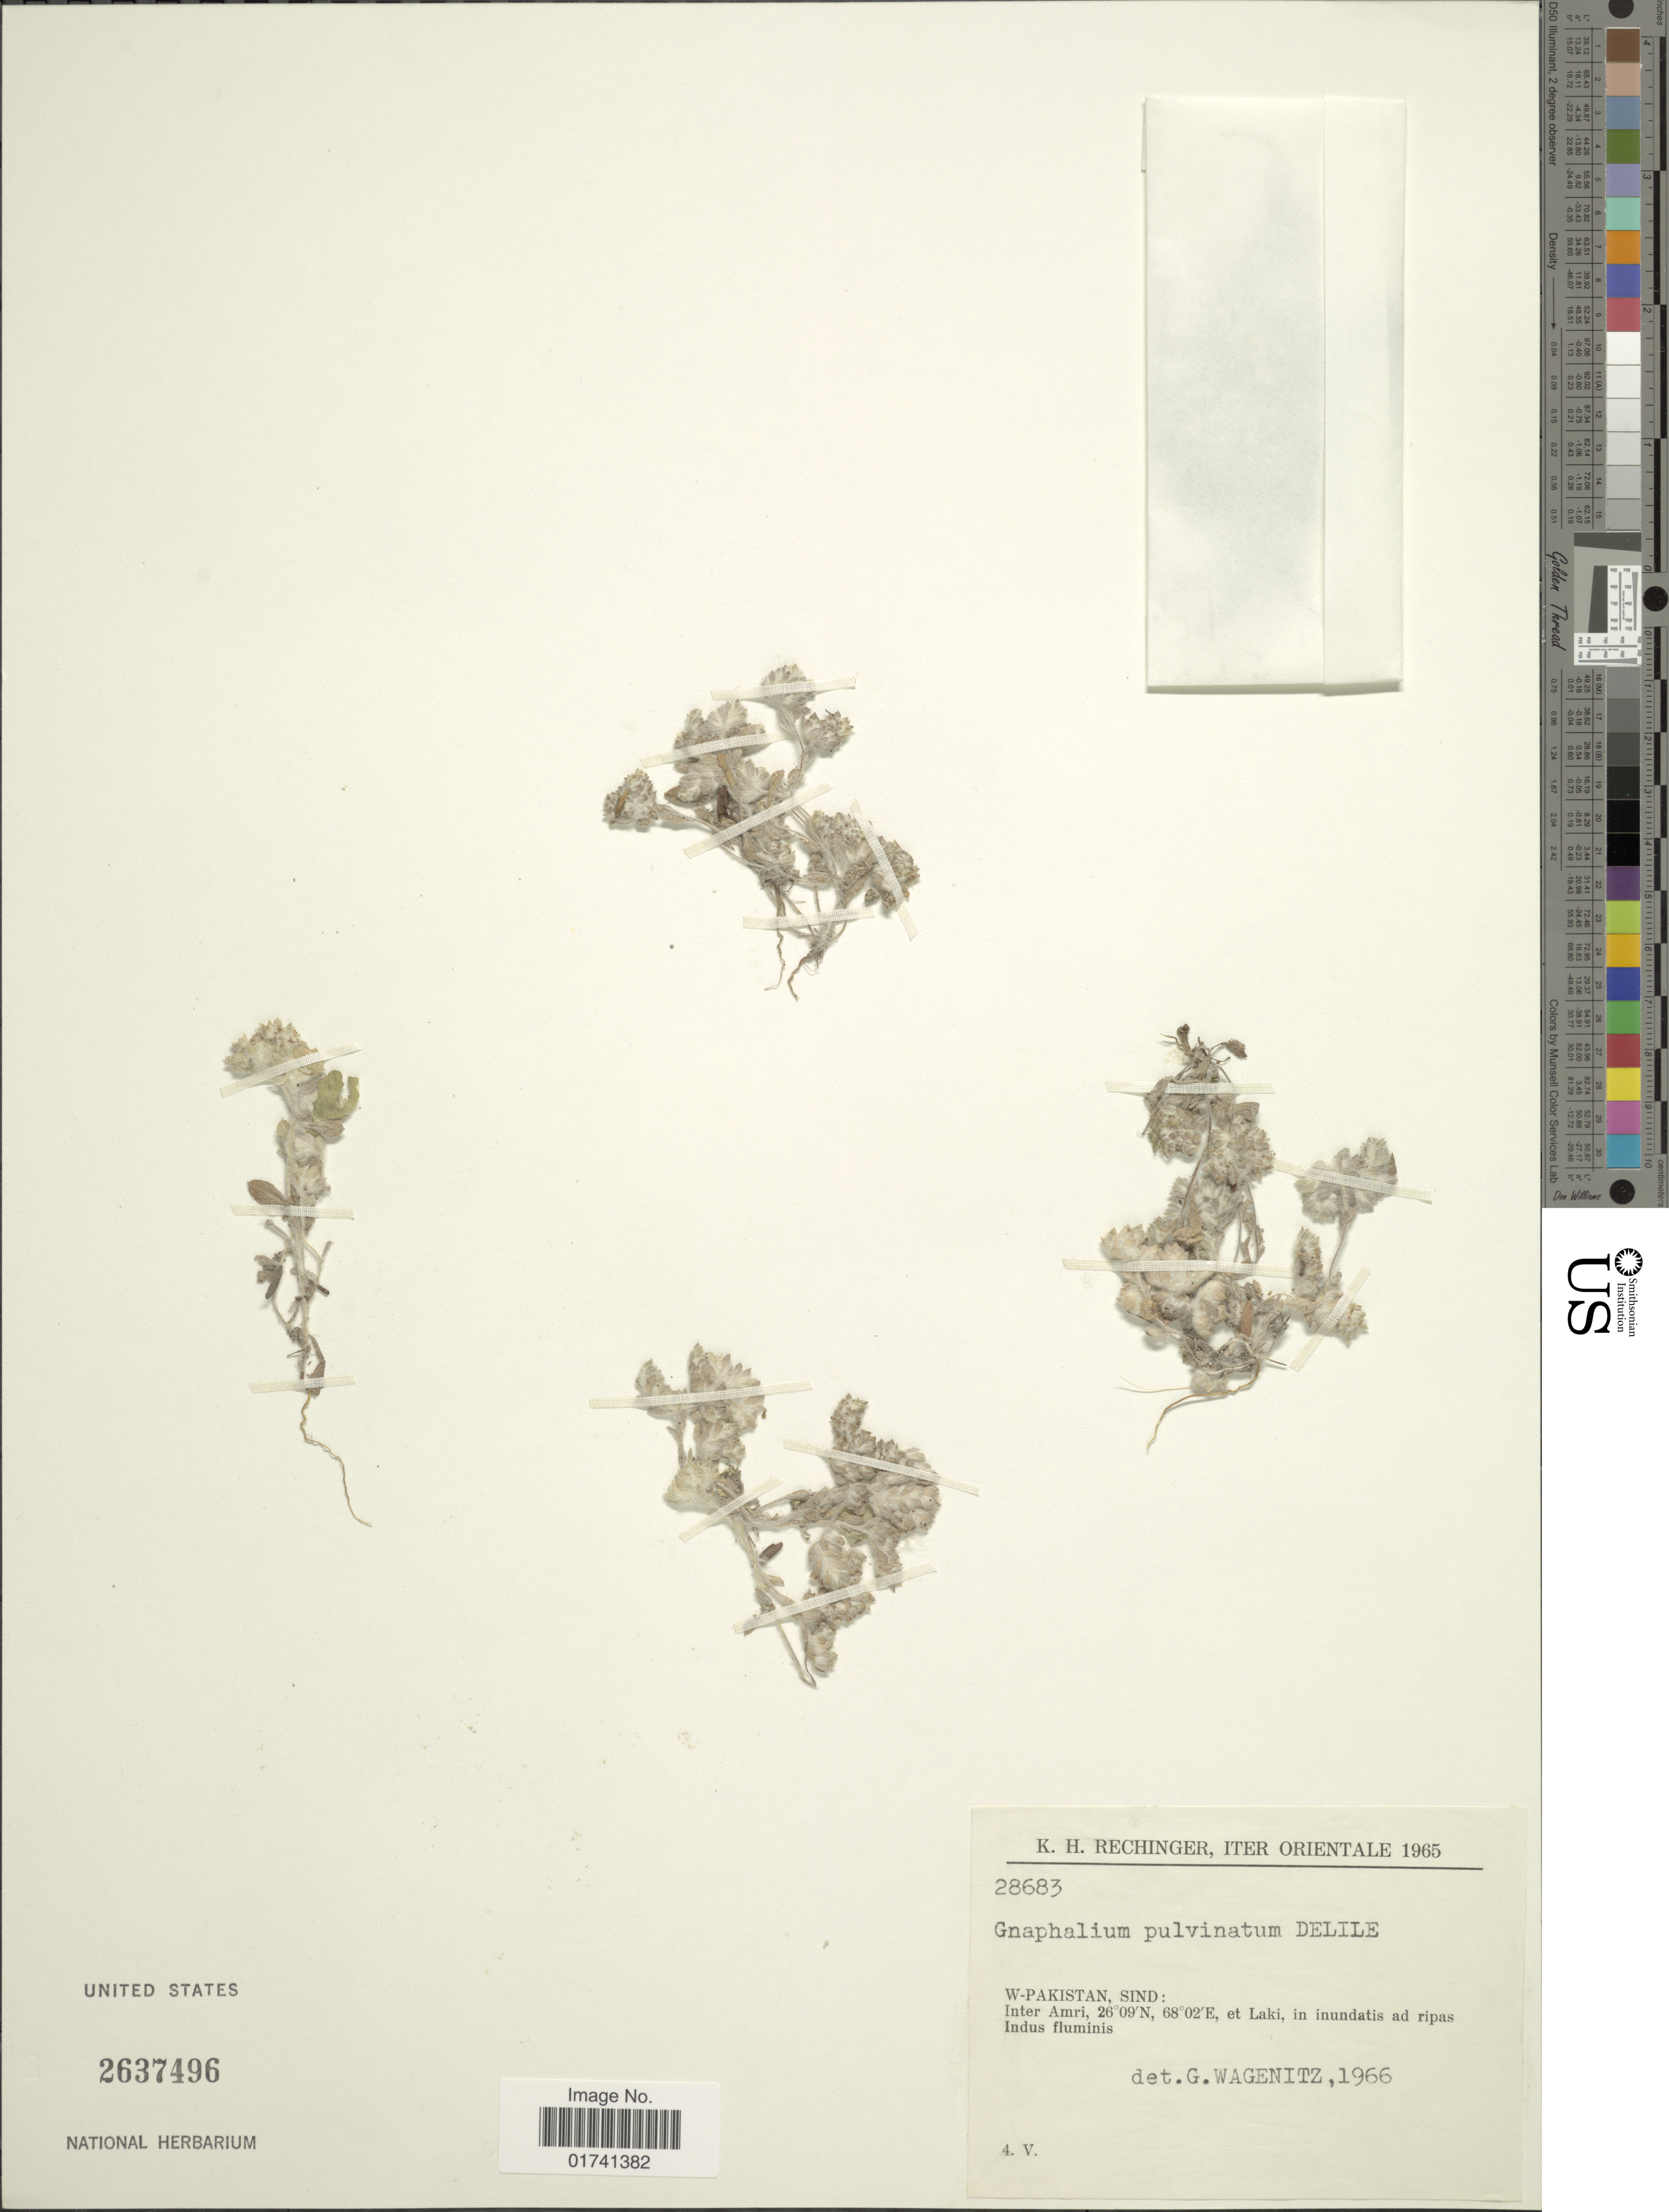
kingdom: Plantae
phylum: Tracheophyta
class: Magnoliopsida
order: Asterales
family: Asteraceae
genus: Gnomophalium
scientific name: Gnomophalium pulvinatum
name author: (Delile) Greuter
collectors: K. H. Rechinger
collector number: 28683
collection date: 1965-05-04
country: Pakistan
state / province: Sindh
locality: Iter orientale, W-Pakistan, Sind: Inter Amri, et Laki, in inundatis ad ripas Indus fluminis.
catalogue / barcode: US 2637496